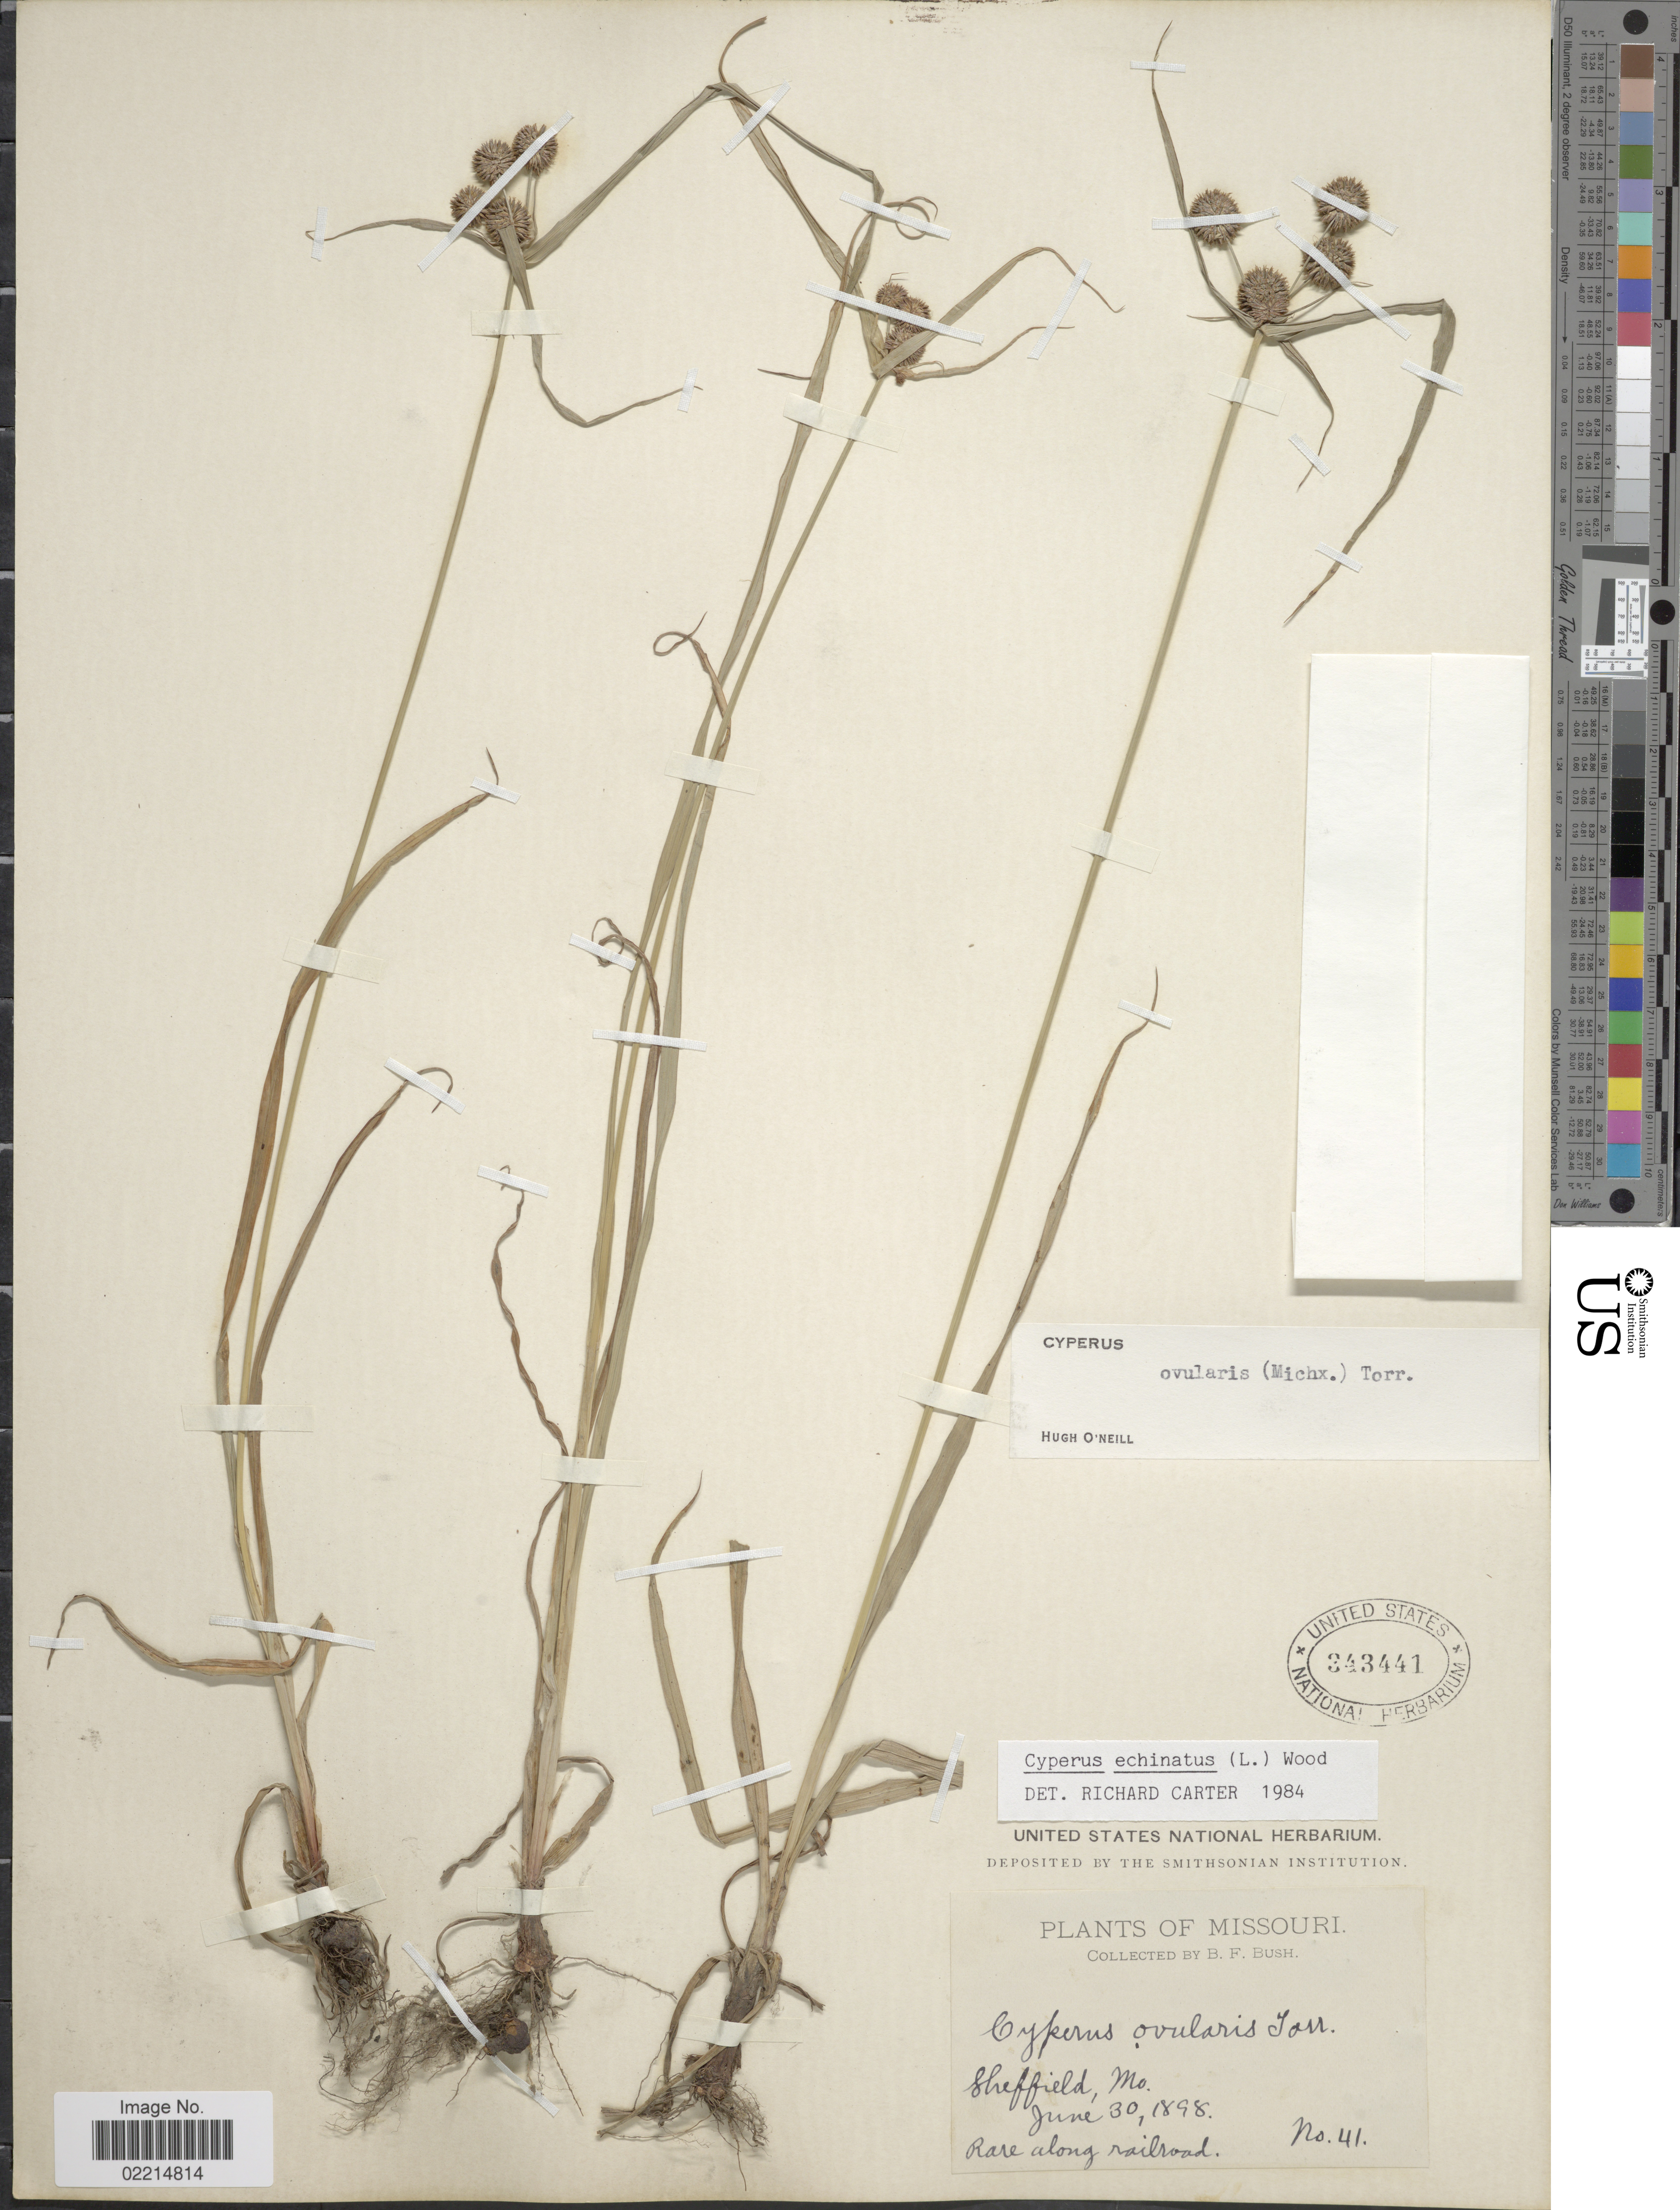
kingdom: Plantae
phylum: Tracheophyta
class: Liliopsida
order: Poales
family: Cyperaceae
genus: Cyperus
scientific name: Cyperus echinatus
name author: (L.) Alph. Wood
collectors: B. F. Bush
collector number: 41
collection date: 1898-06-30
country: United States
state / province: Missouri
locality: Sheffield, along roadside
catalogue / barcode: US 343441